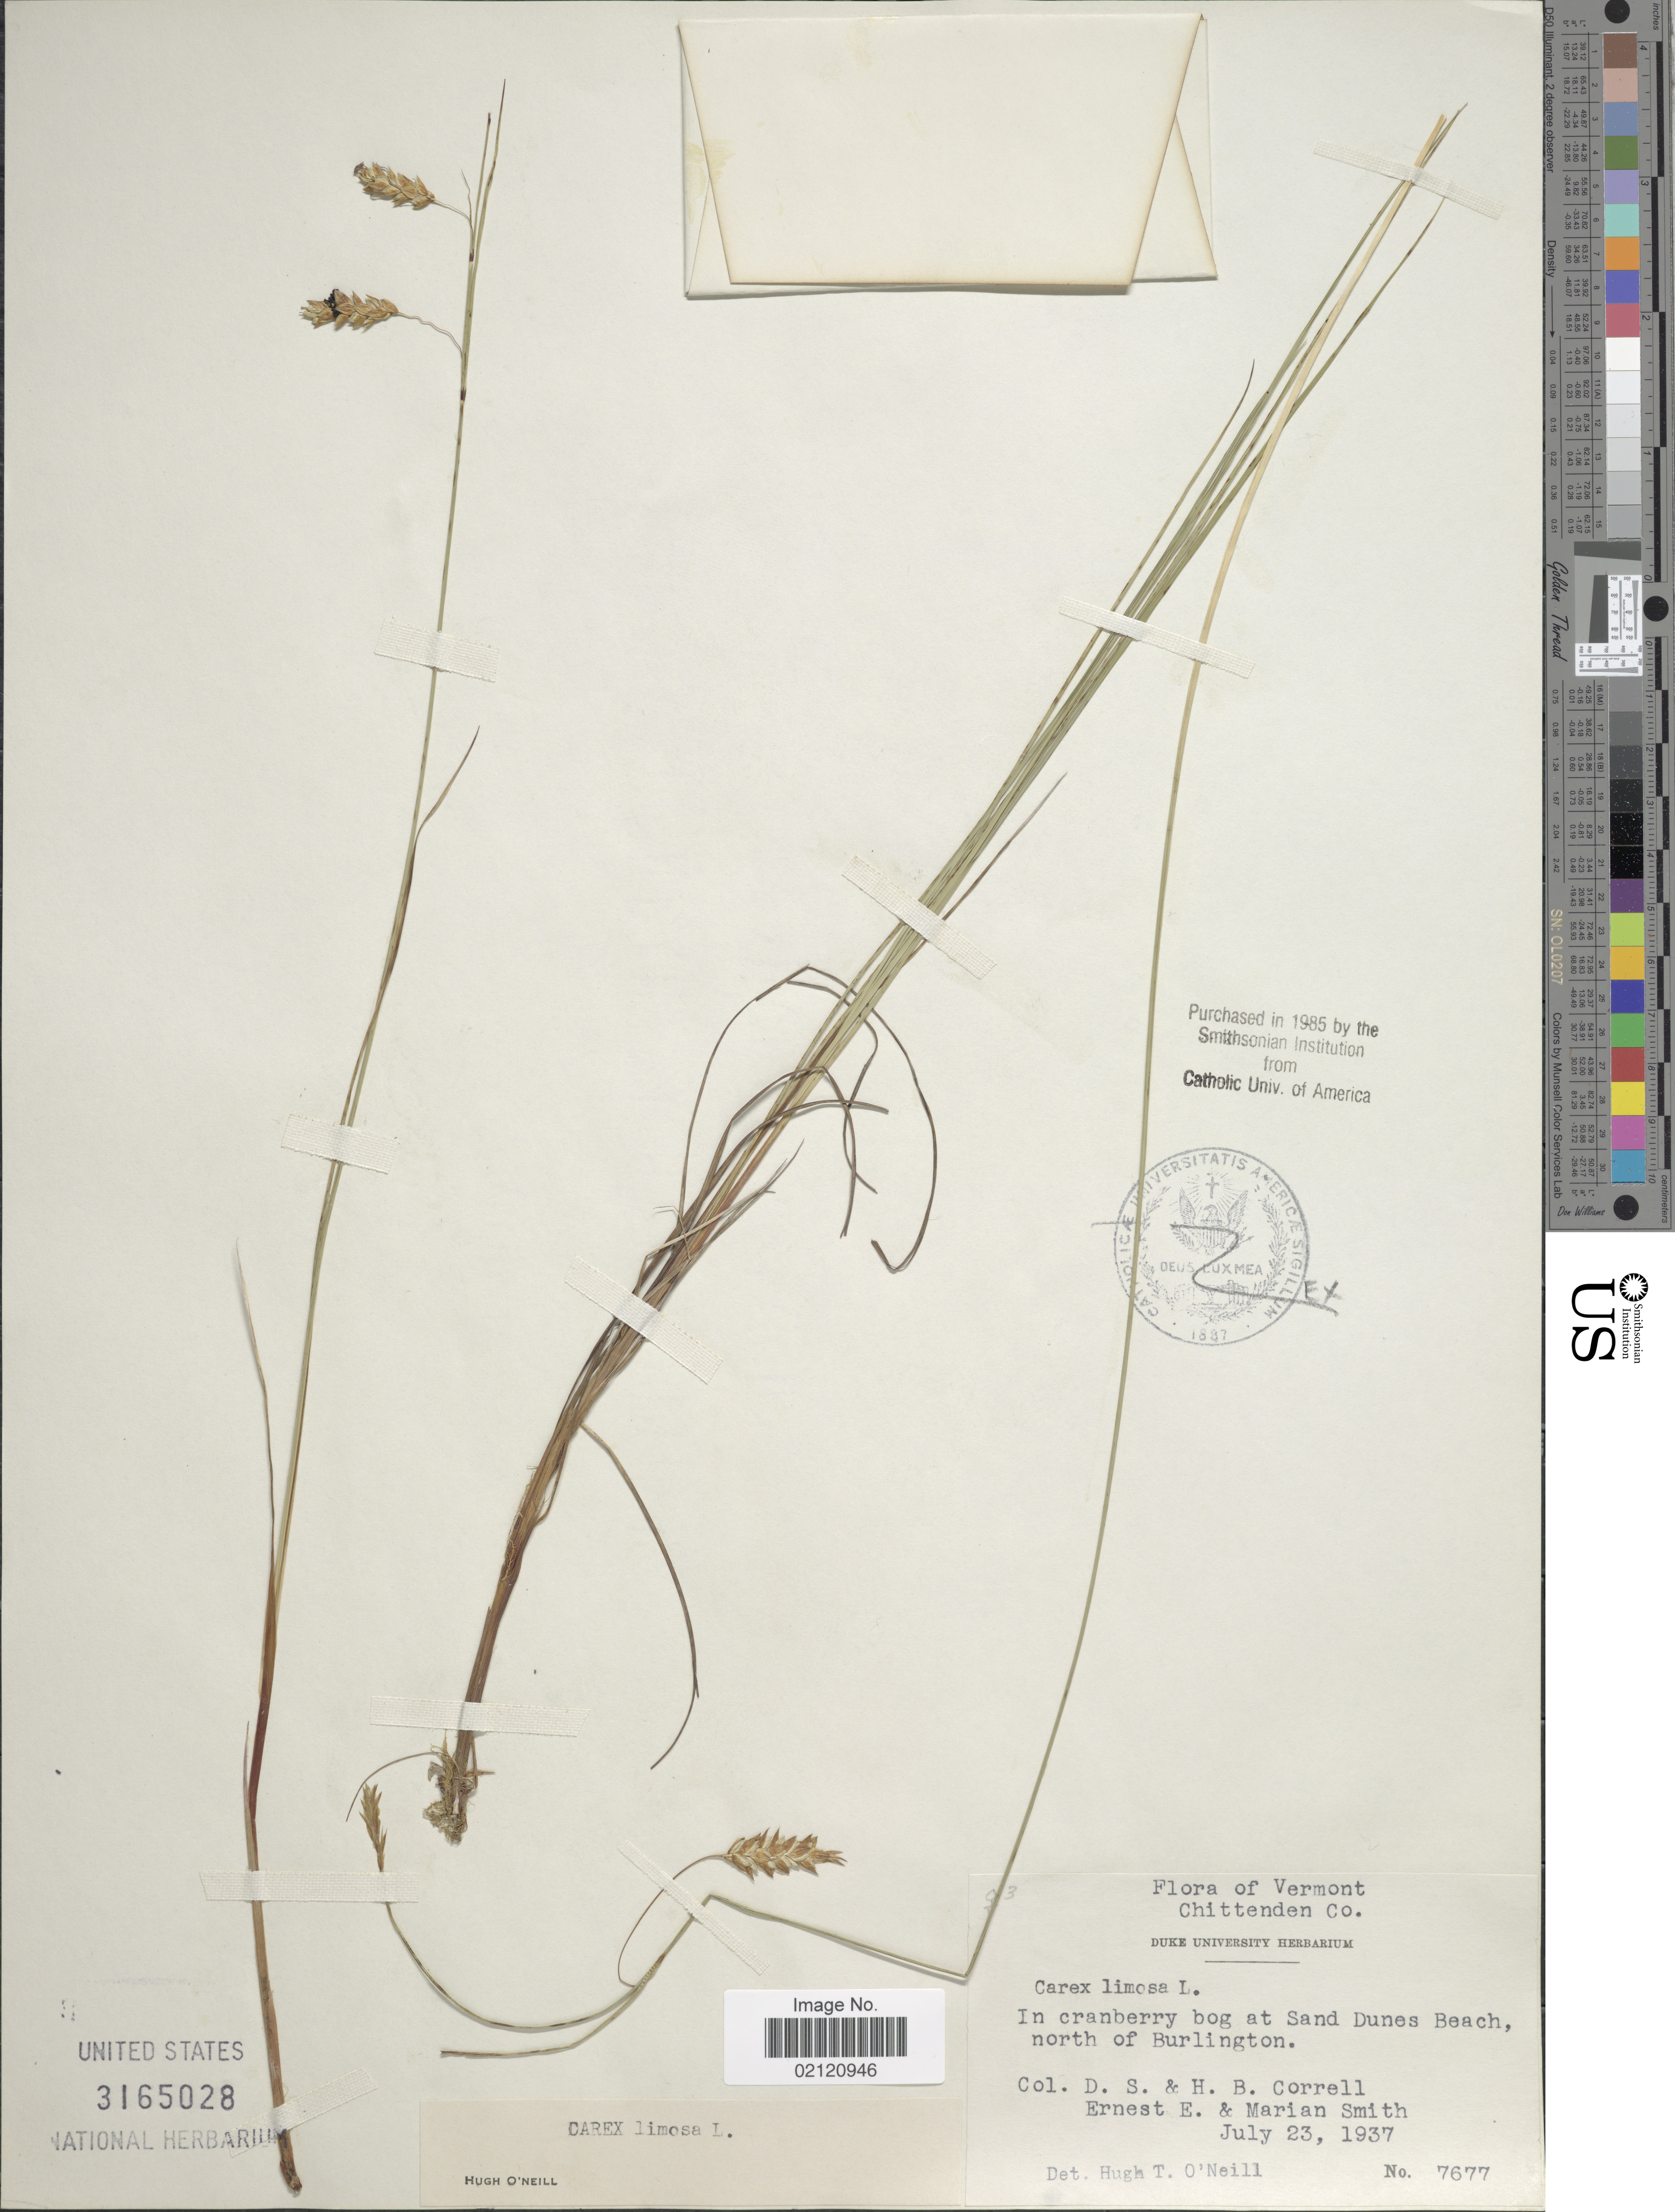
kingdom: Plantae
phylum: Tracheophyta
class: Liliopsida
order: Poales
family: Cyperaceae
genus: Carex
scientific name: Carex limosa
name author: L.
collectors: D. S. Correll & H. Correll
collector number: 7677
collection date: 1937-07-23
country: United States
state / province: Vermont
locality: Chittenden Co.: In cranberry bog at Sand Dunes Beach, north of Burlington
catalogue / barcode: US 3165028